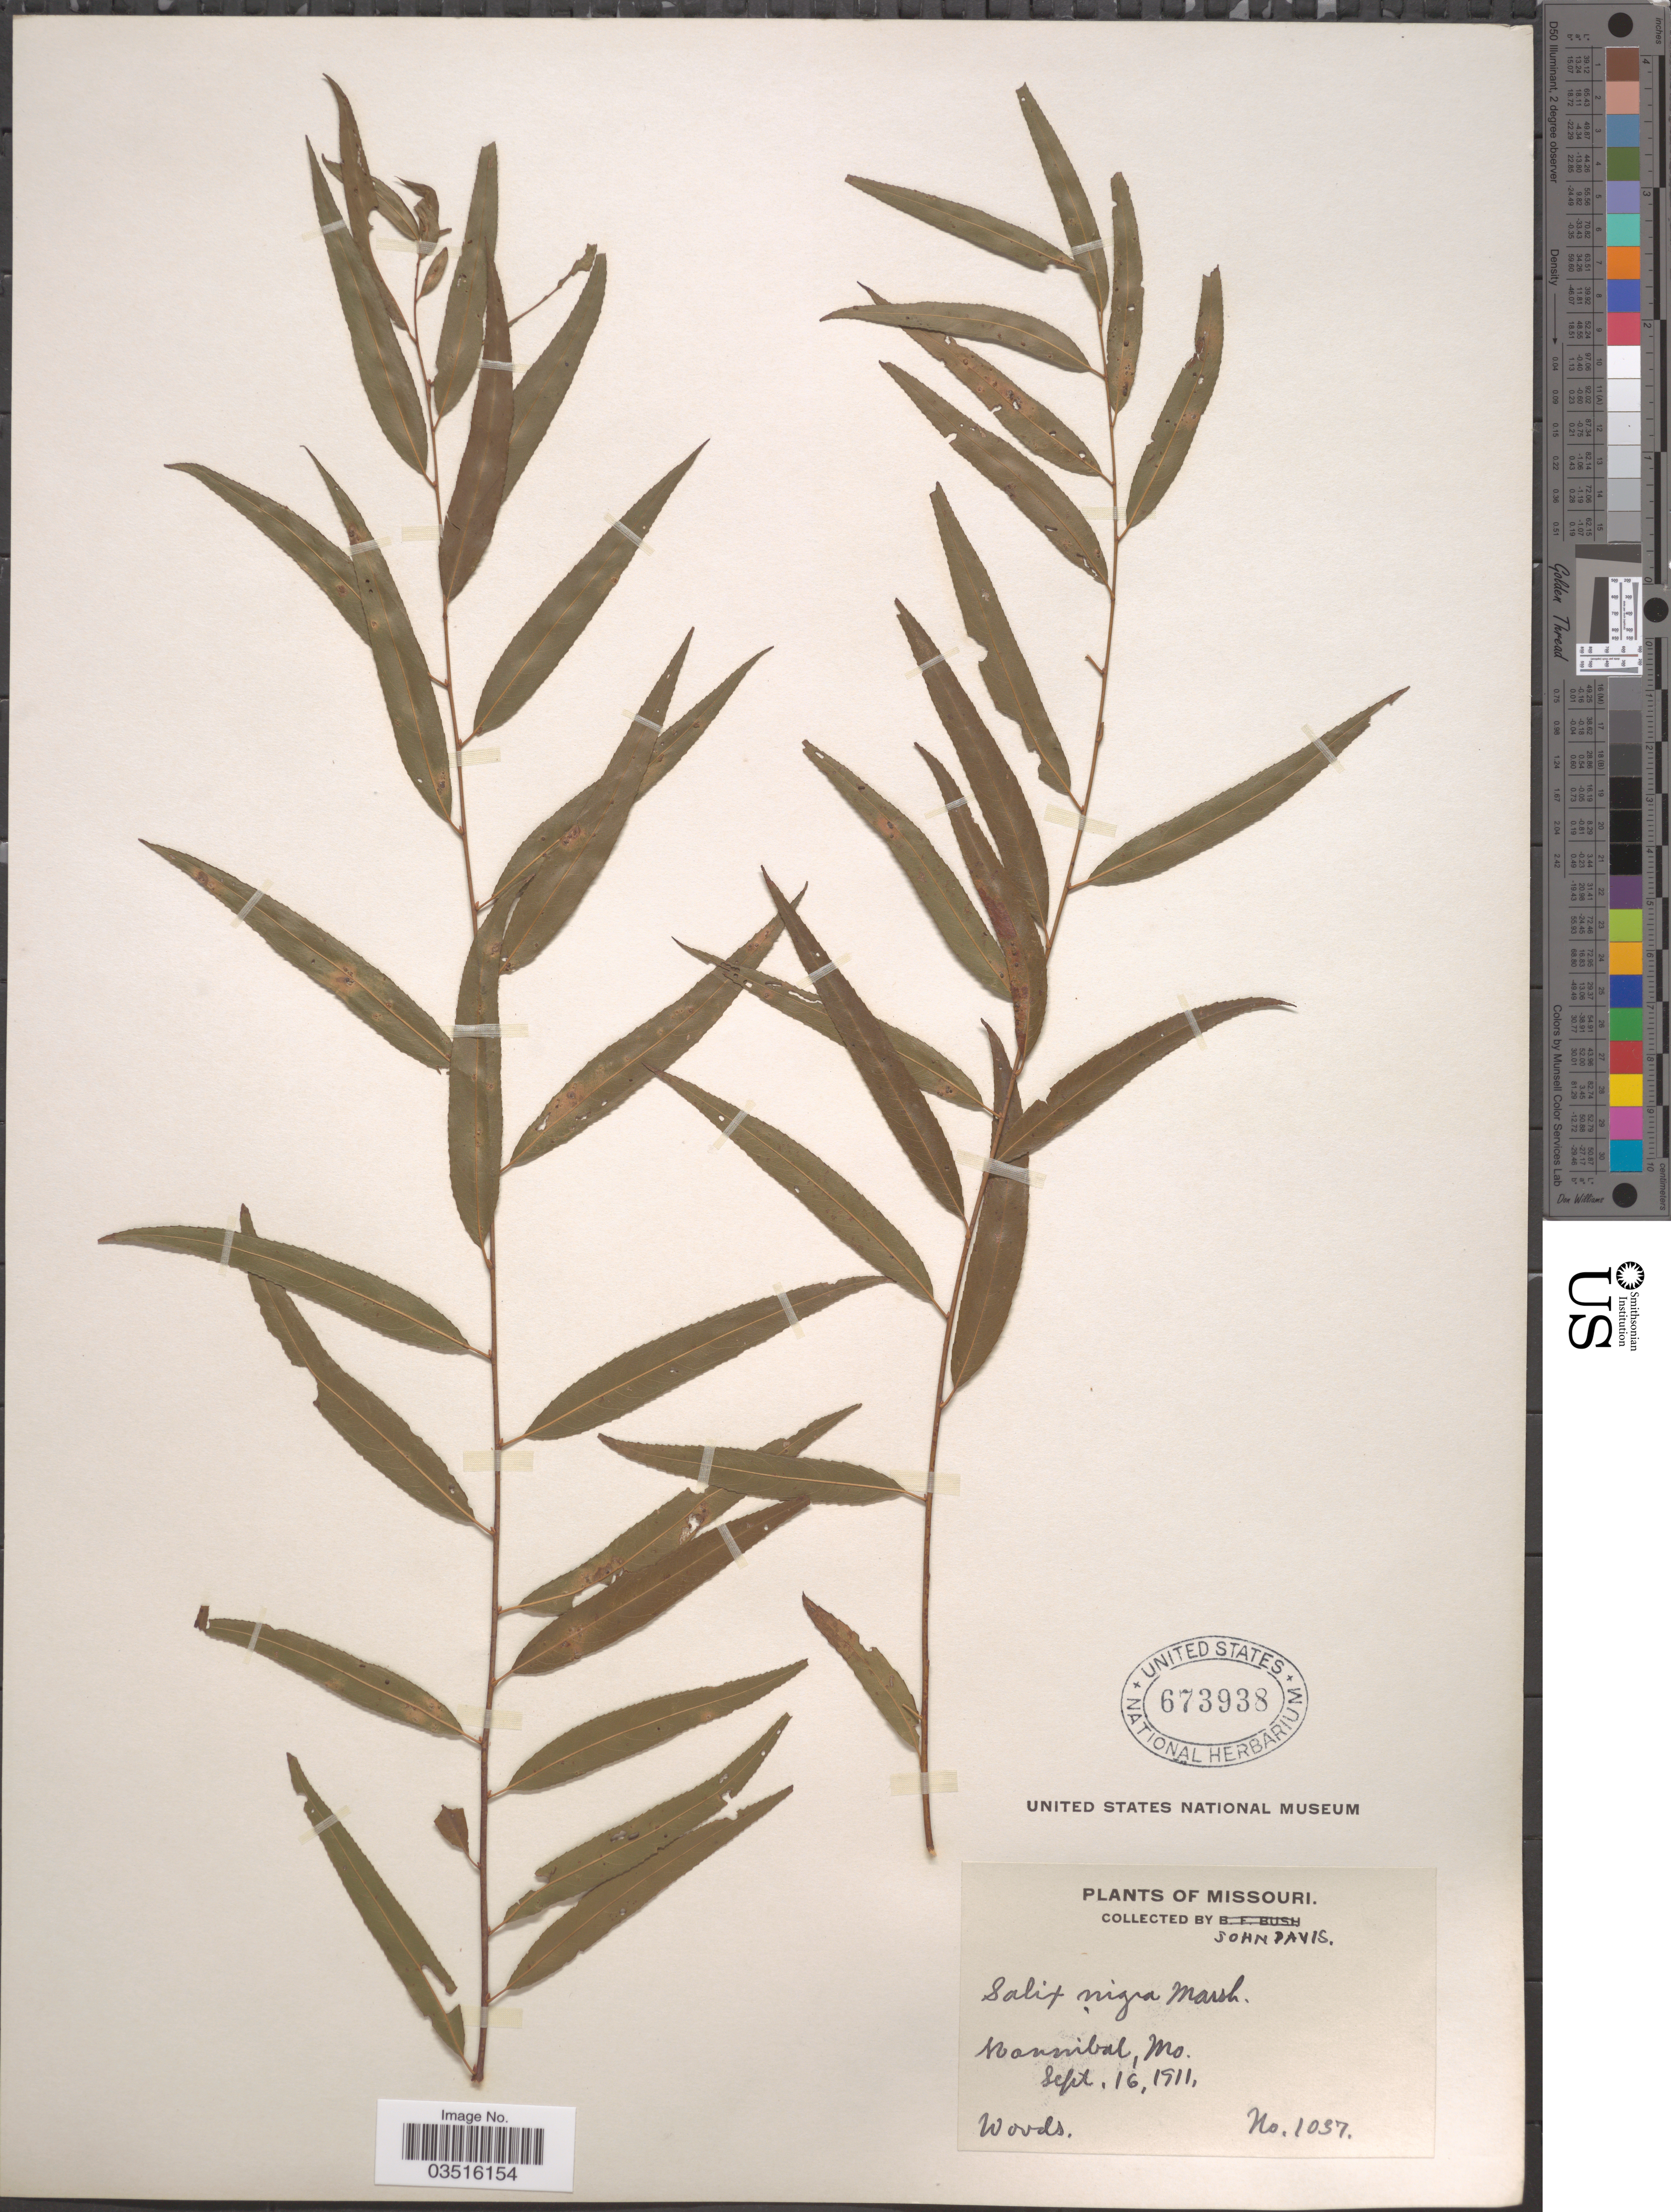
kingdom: Plantae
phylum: Tracheophyta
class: Magnoliopsida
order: Malpighiales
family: Salicaceae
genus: Salix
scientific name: Salix nigra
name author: Marshall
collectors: J. Davis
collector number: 1037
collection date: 1911-09-16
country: United States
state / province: Missouri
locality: Hannibal.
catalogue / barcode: US 673938